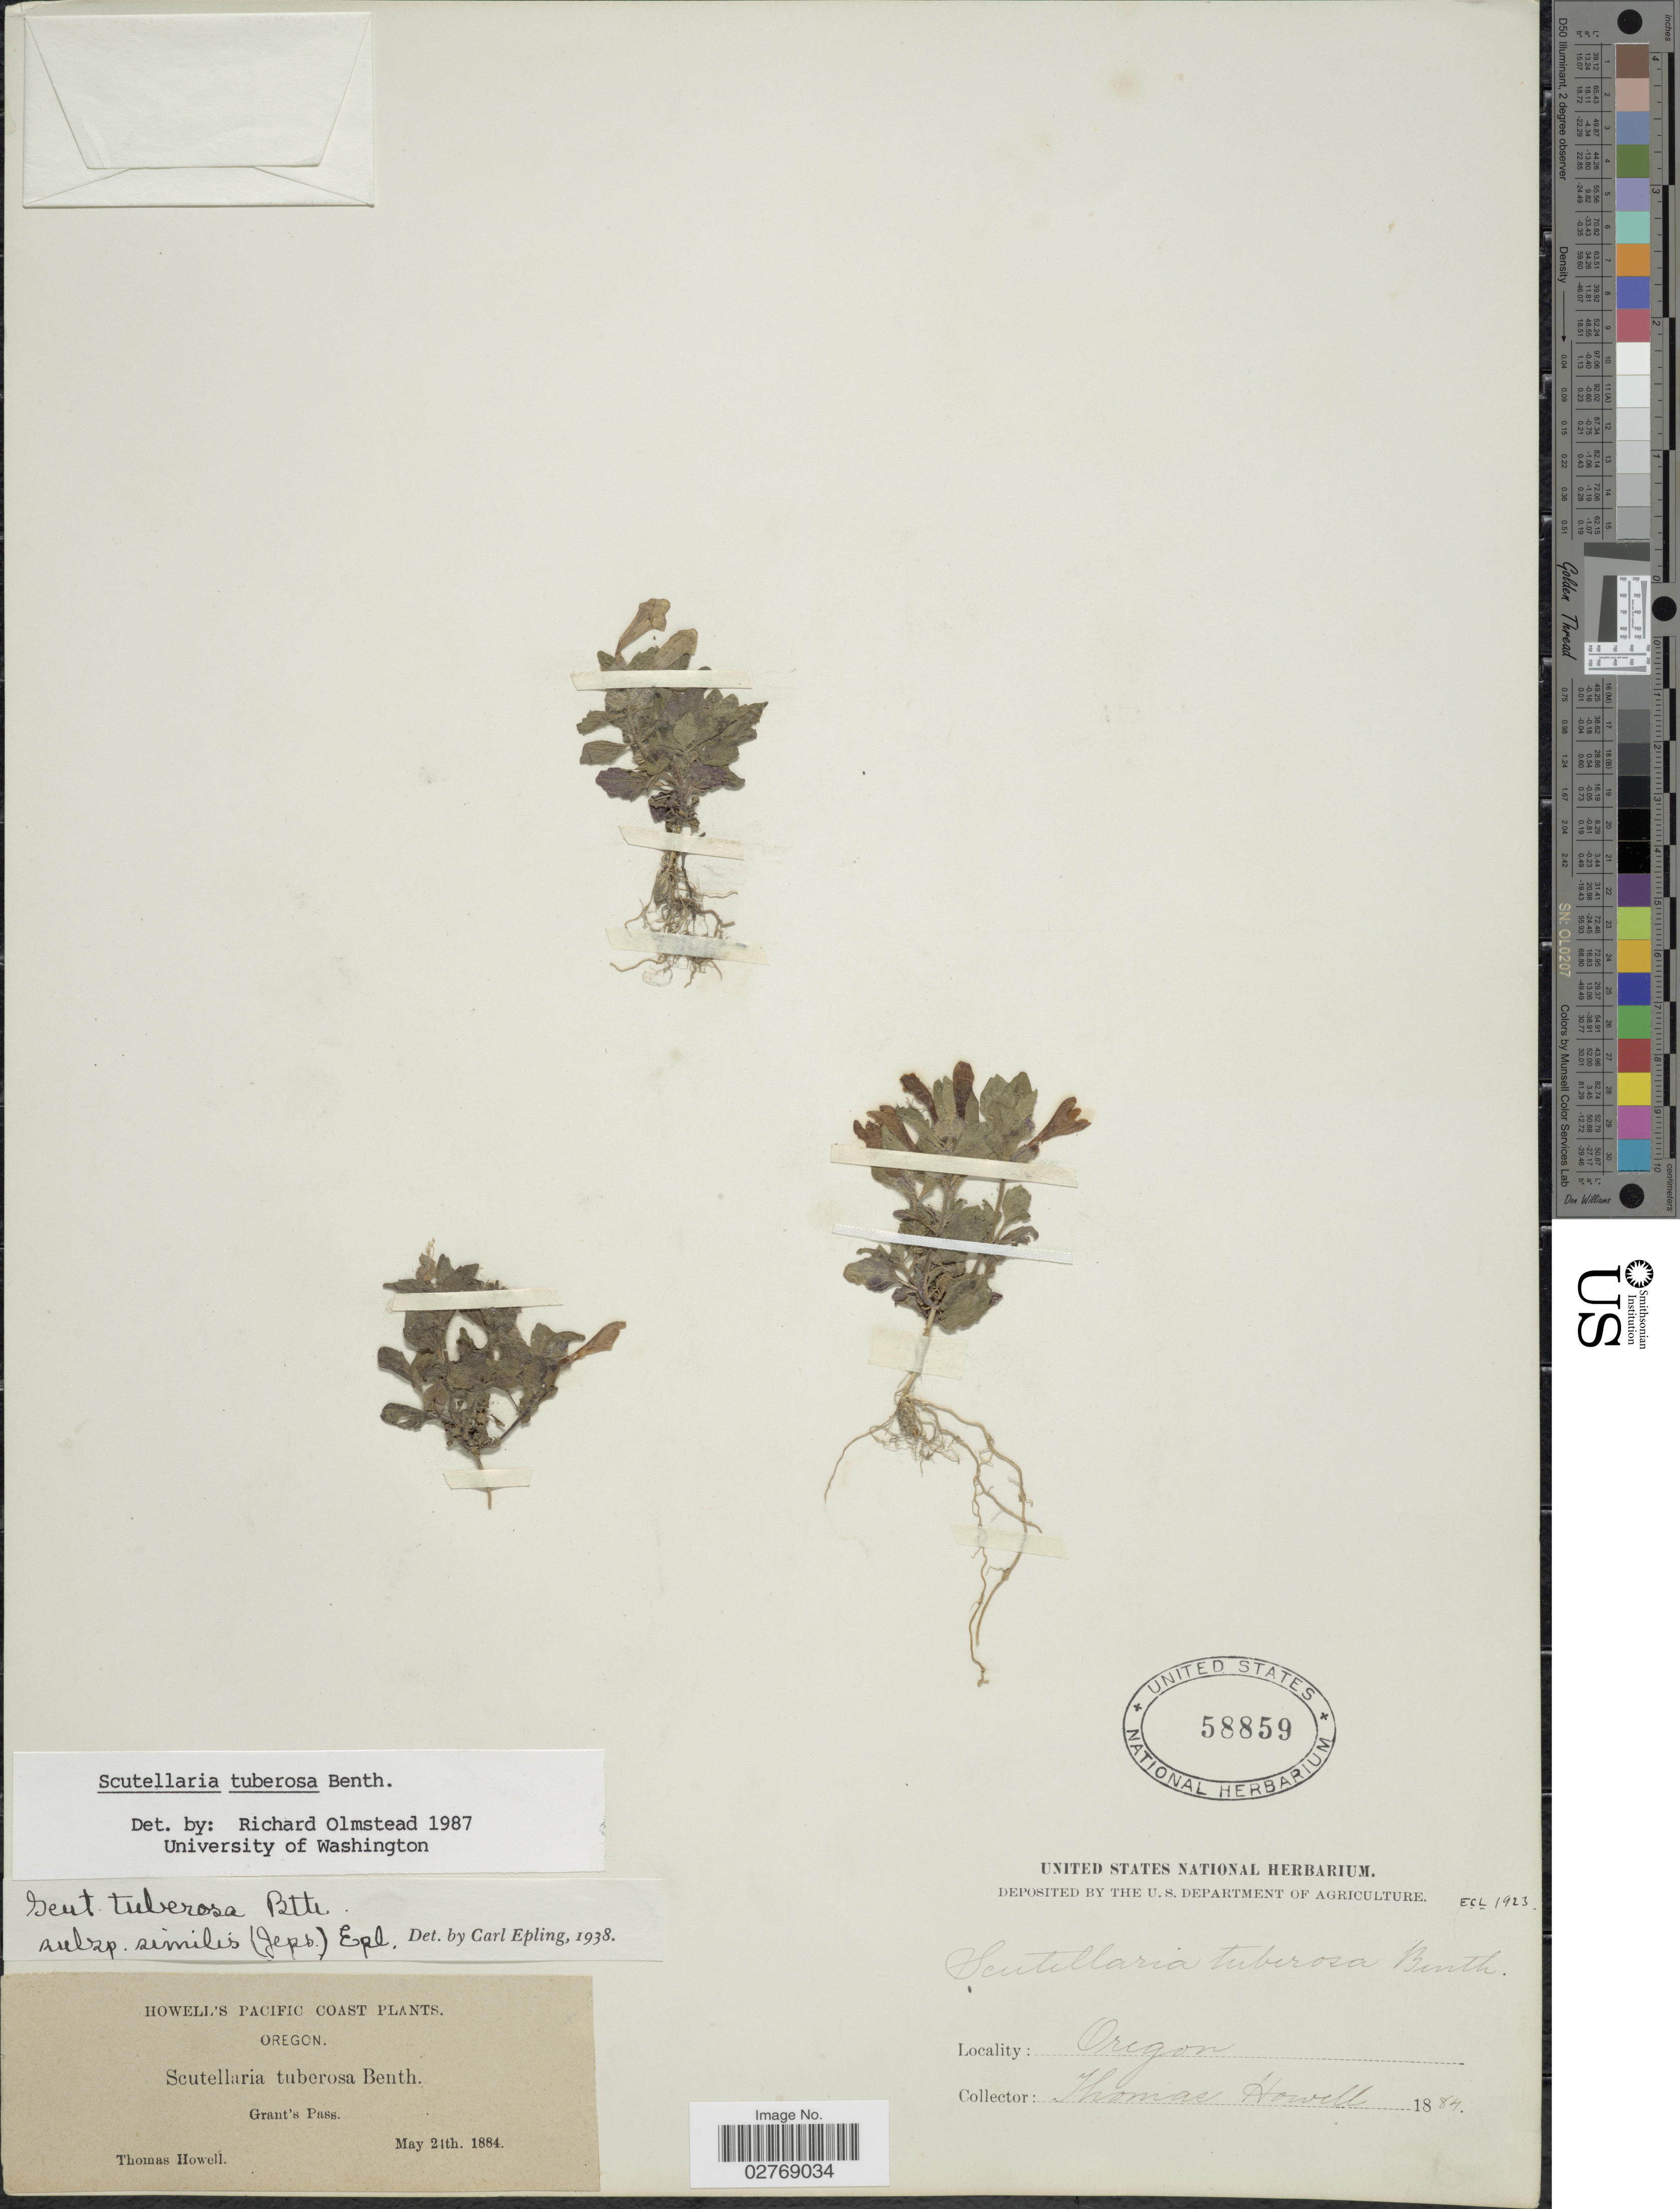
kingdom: Plantae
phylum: Tracheophyta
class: Magnoliopsida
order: Lamiales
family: Lamiaceae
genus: Scutellaria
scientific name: Scutellaria tuberosa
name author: Benth.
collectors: T. Howell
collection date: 1884-05-21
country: United States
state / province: Oregon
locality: Pacific Coast. Grant's Pass.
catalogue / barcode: US 58859